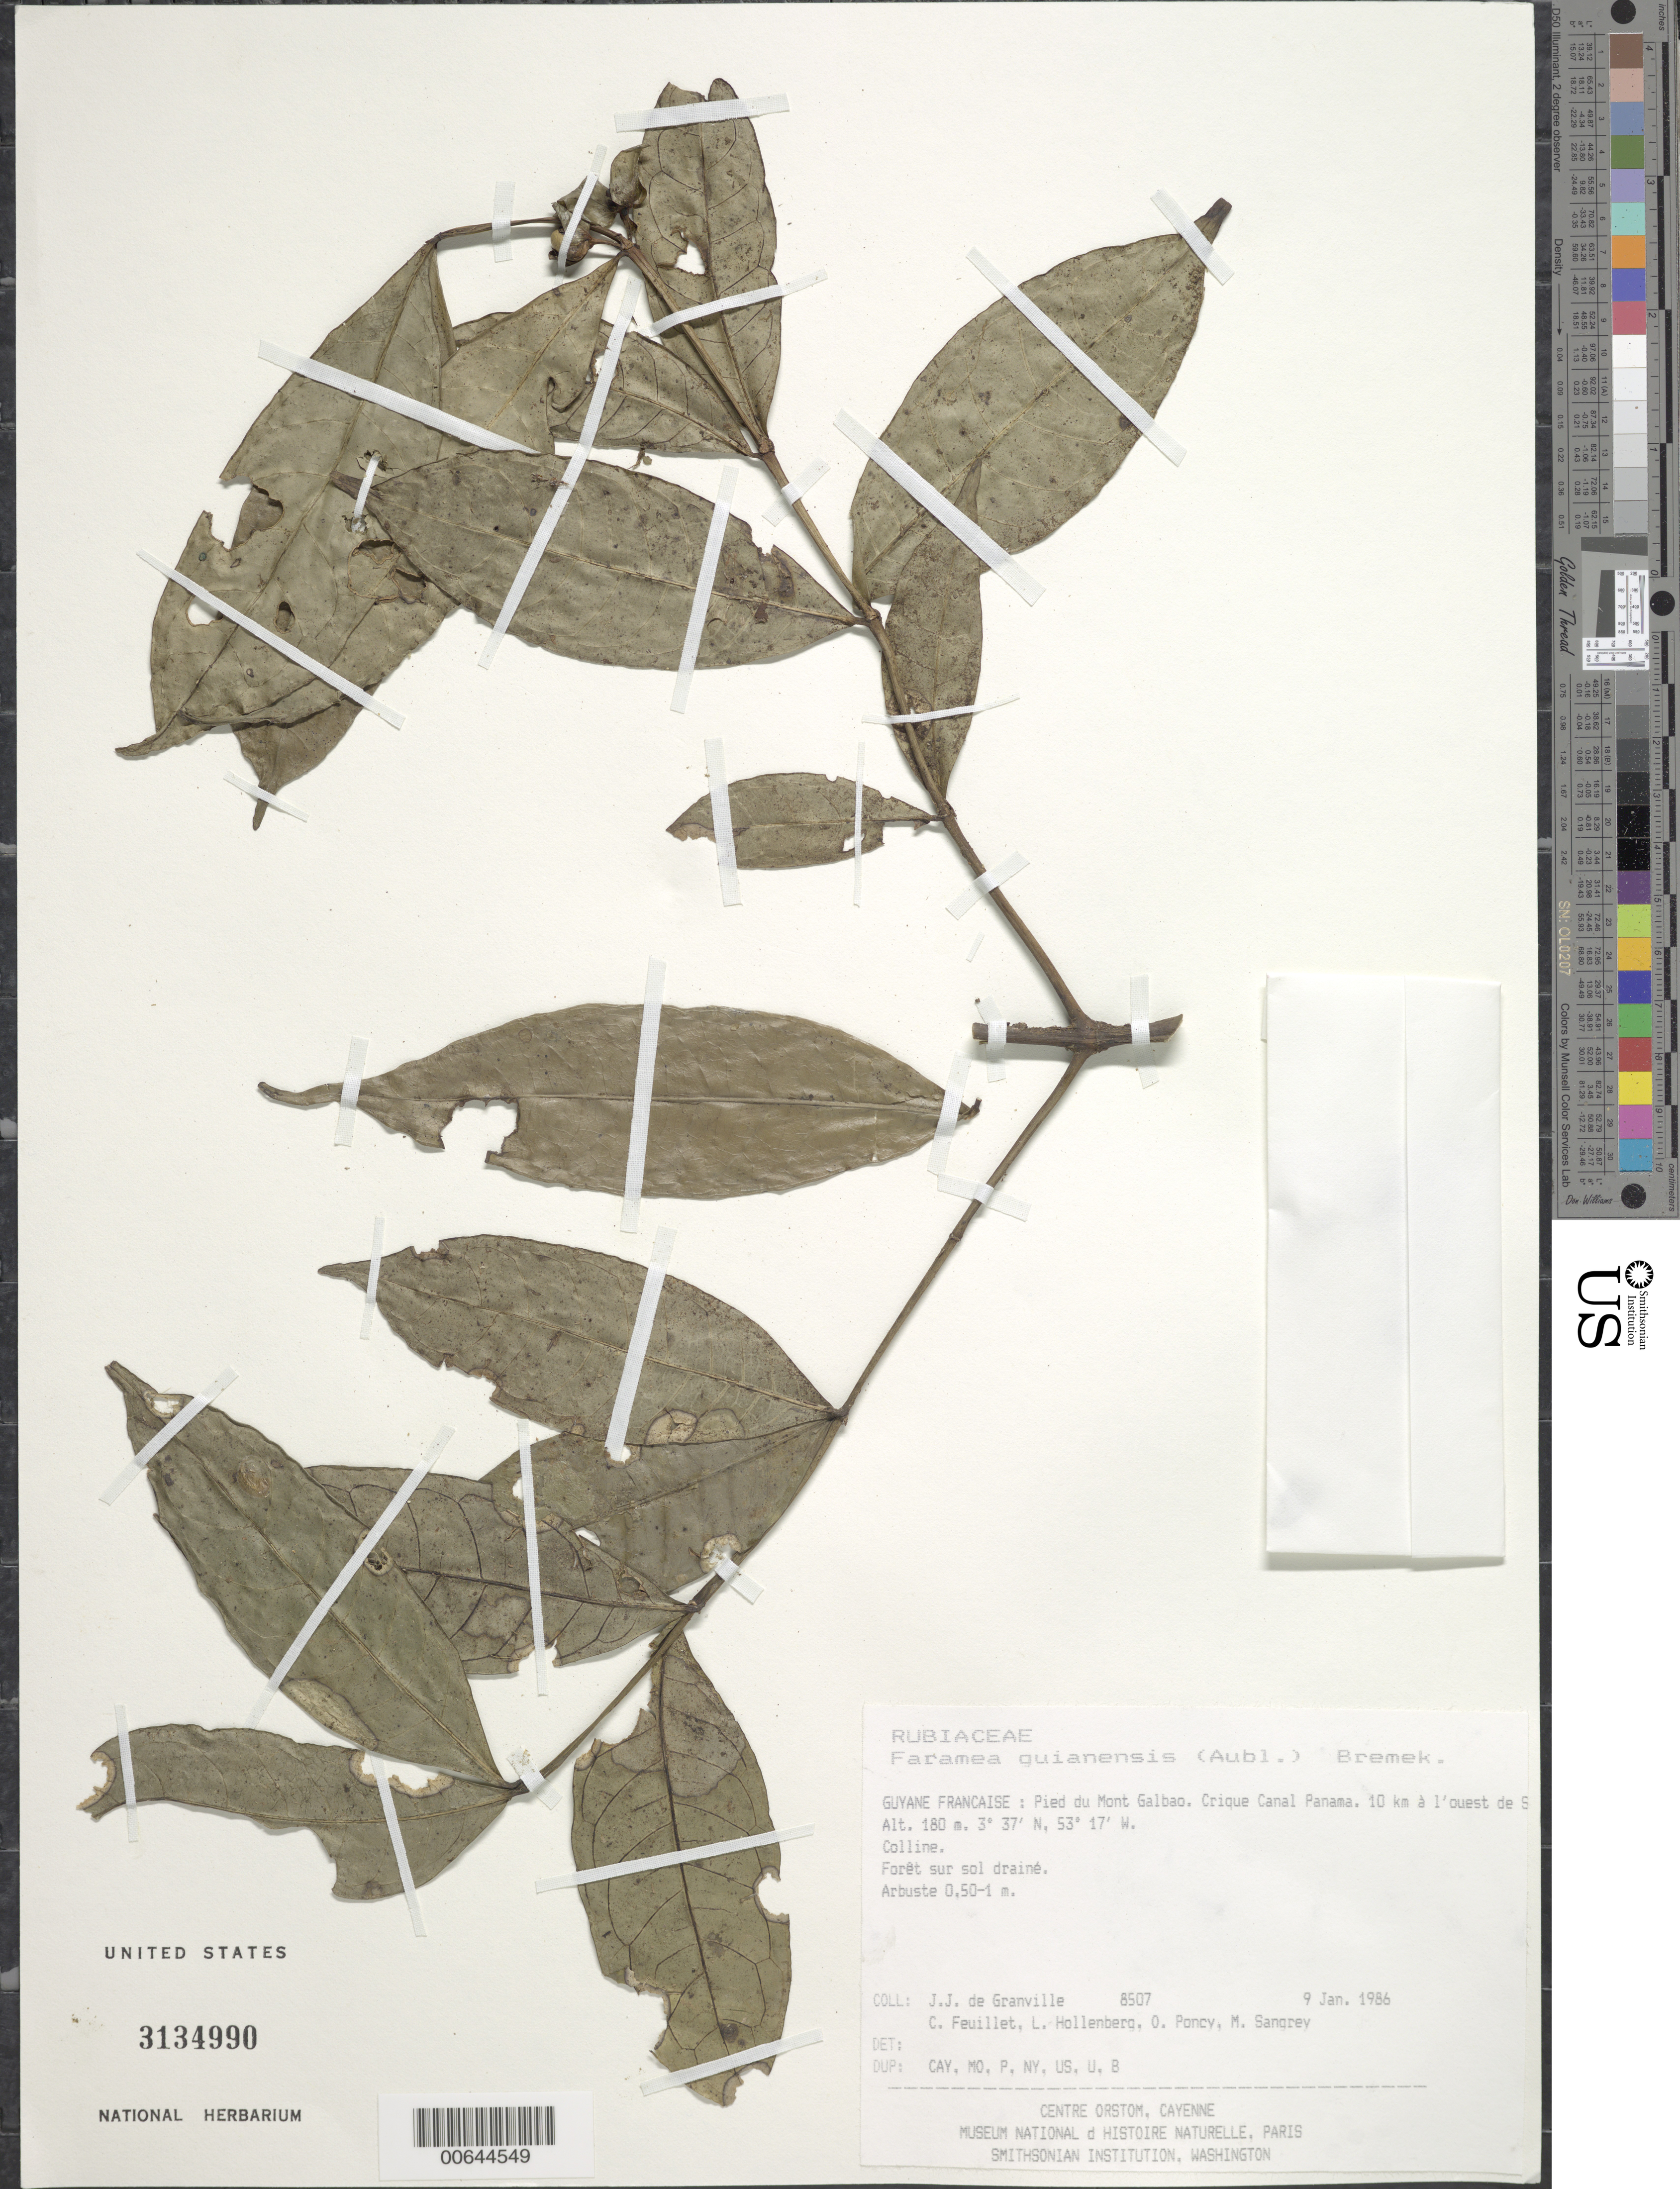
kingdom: Plantae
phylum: Tracheophyta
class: Magnoliopsida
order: Gentianales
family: Rubiaceae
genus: Faramea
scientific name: Faramea guianensis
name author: (Aubl.) Bremek.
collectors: J.-J. de Granville, C. Feuillet, L. Hollenberg, O. Poncy & M. S. Sangrey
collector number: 8507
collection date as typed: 9-Jan-86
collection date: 1986-01-09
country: French Guiana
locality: Pied du Mont Galbao. Crique Canal Panama. 10 km à l'ouest de Saül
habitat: Forêt sur sol drainé, colline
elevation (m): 180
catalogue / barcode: US 3134990